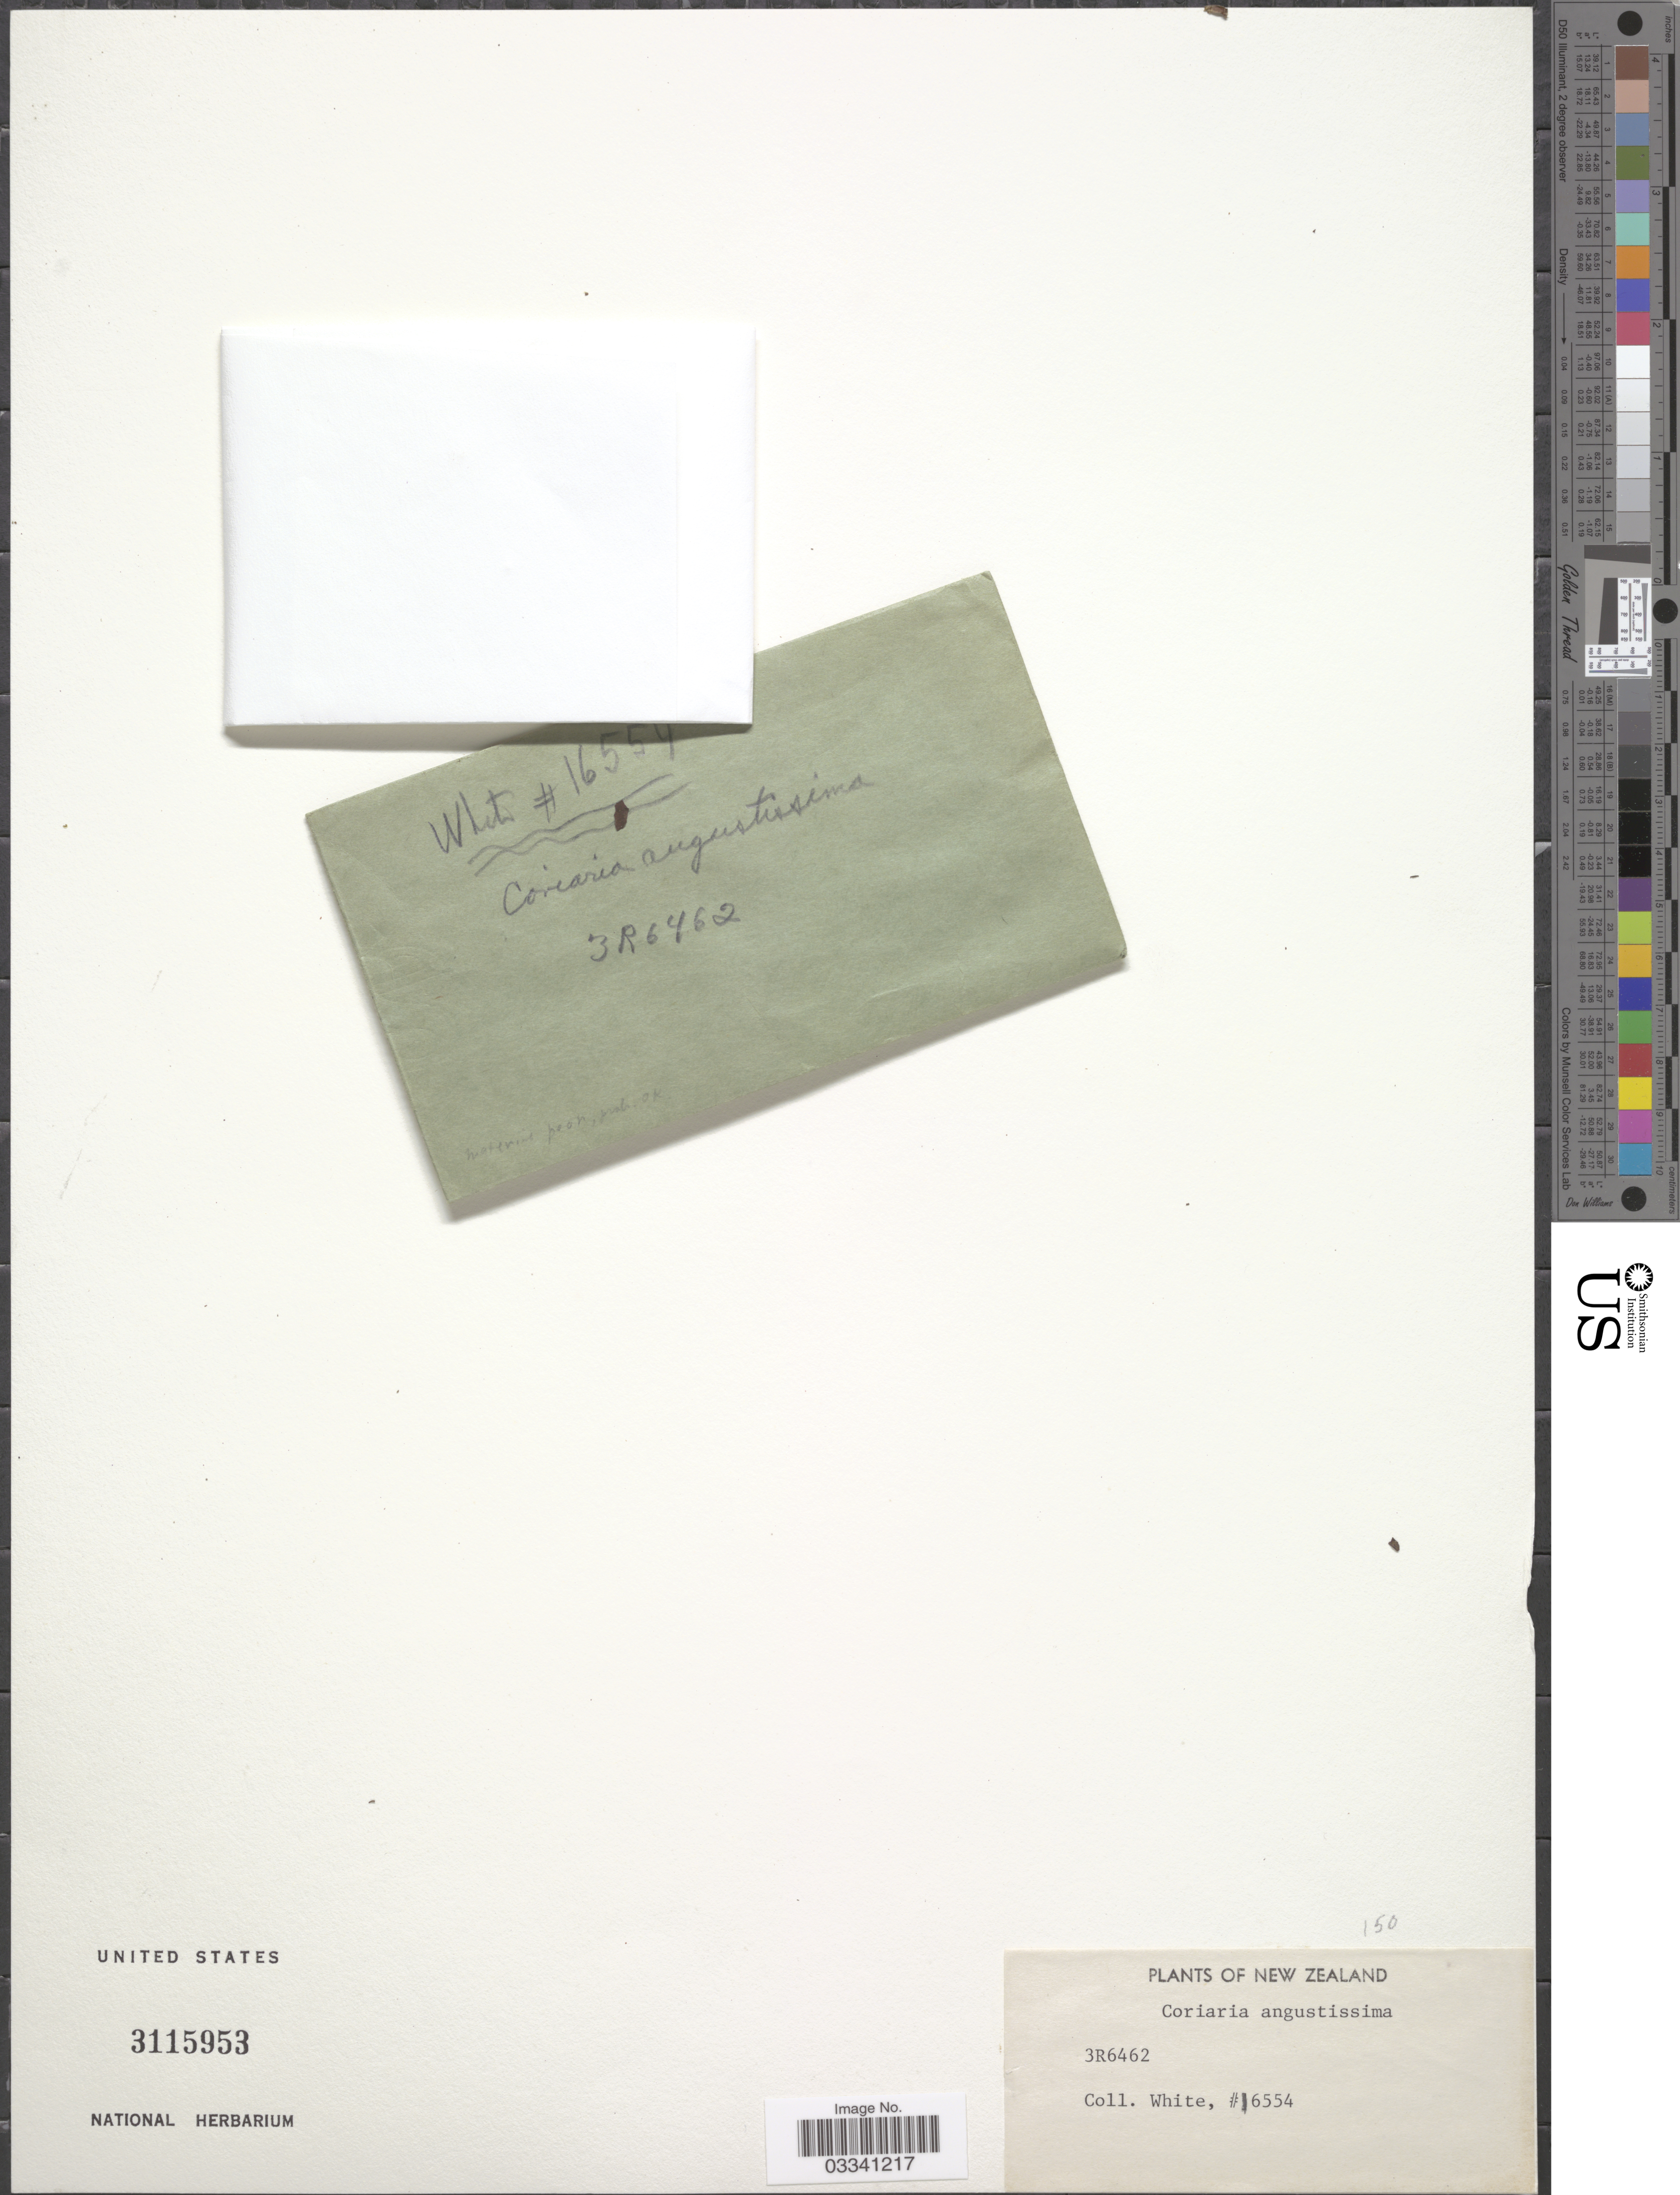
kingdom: Plantae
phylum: Tracheophyta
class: Magnoliopsida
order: Cucurbitales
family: Coriariaceae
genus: Coriaria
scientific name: Coriaria ruscifolia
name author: L.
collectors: O. E. White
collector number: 16554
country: New Zealand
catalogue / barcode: US 3115953